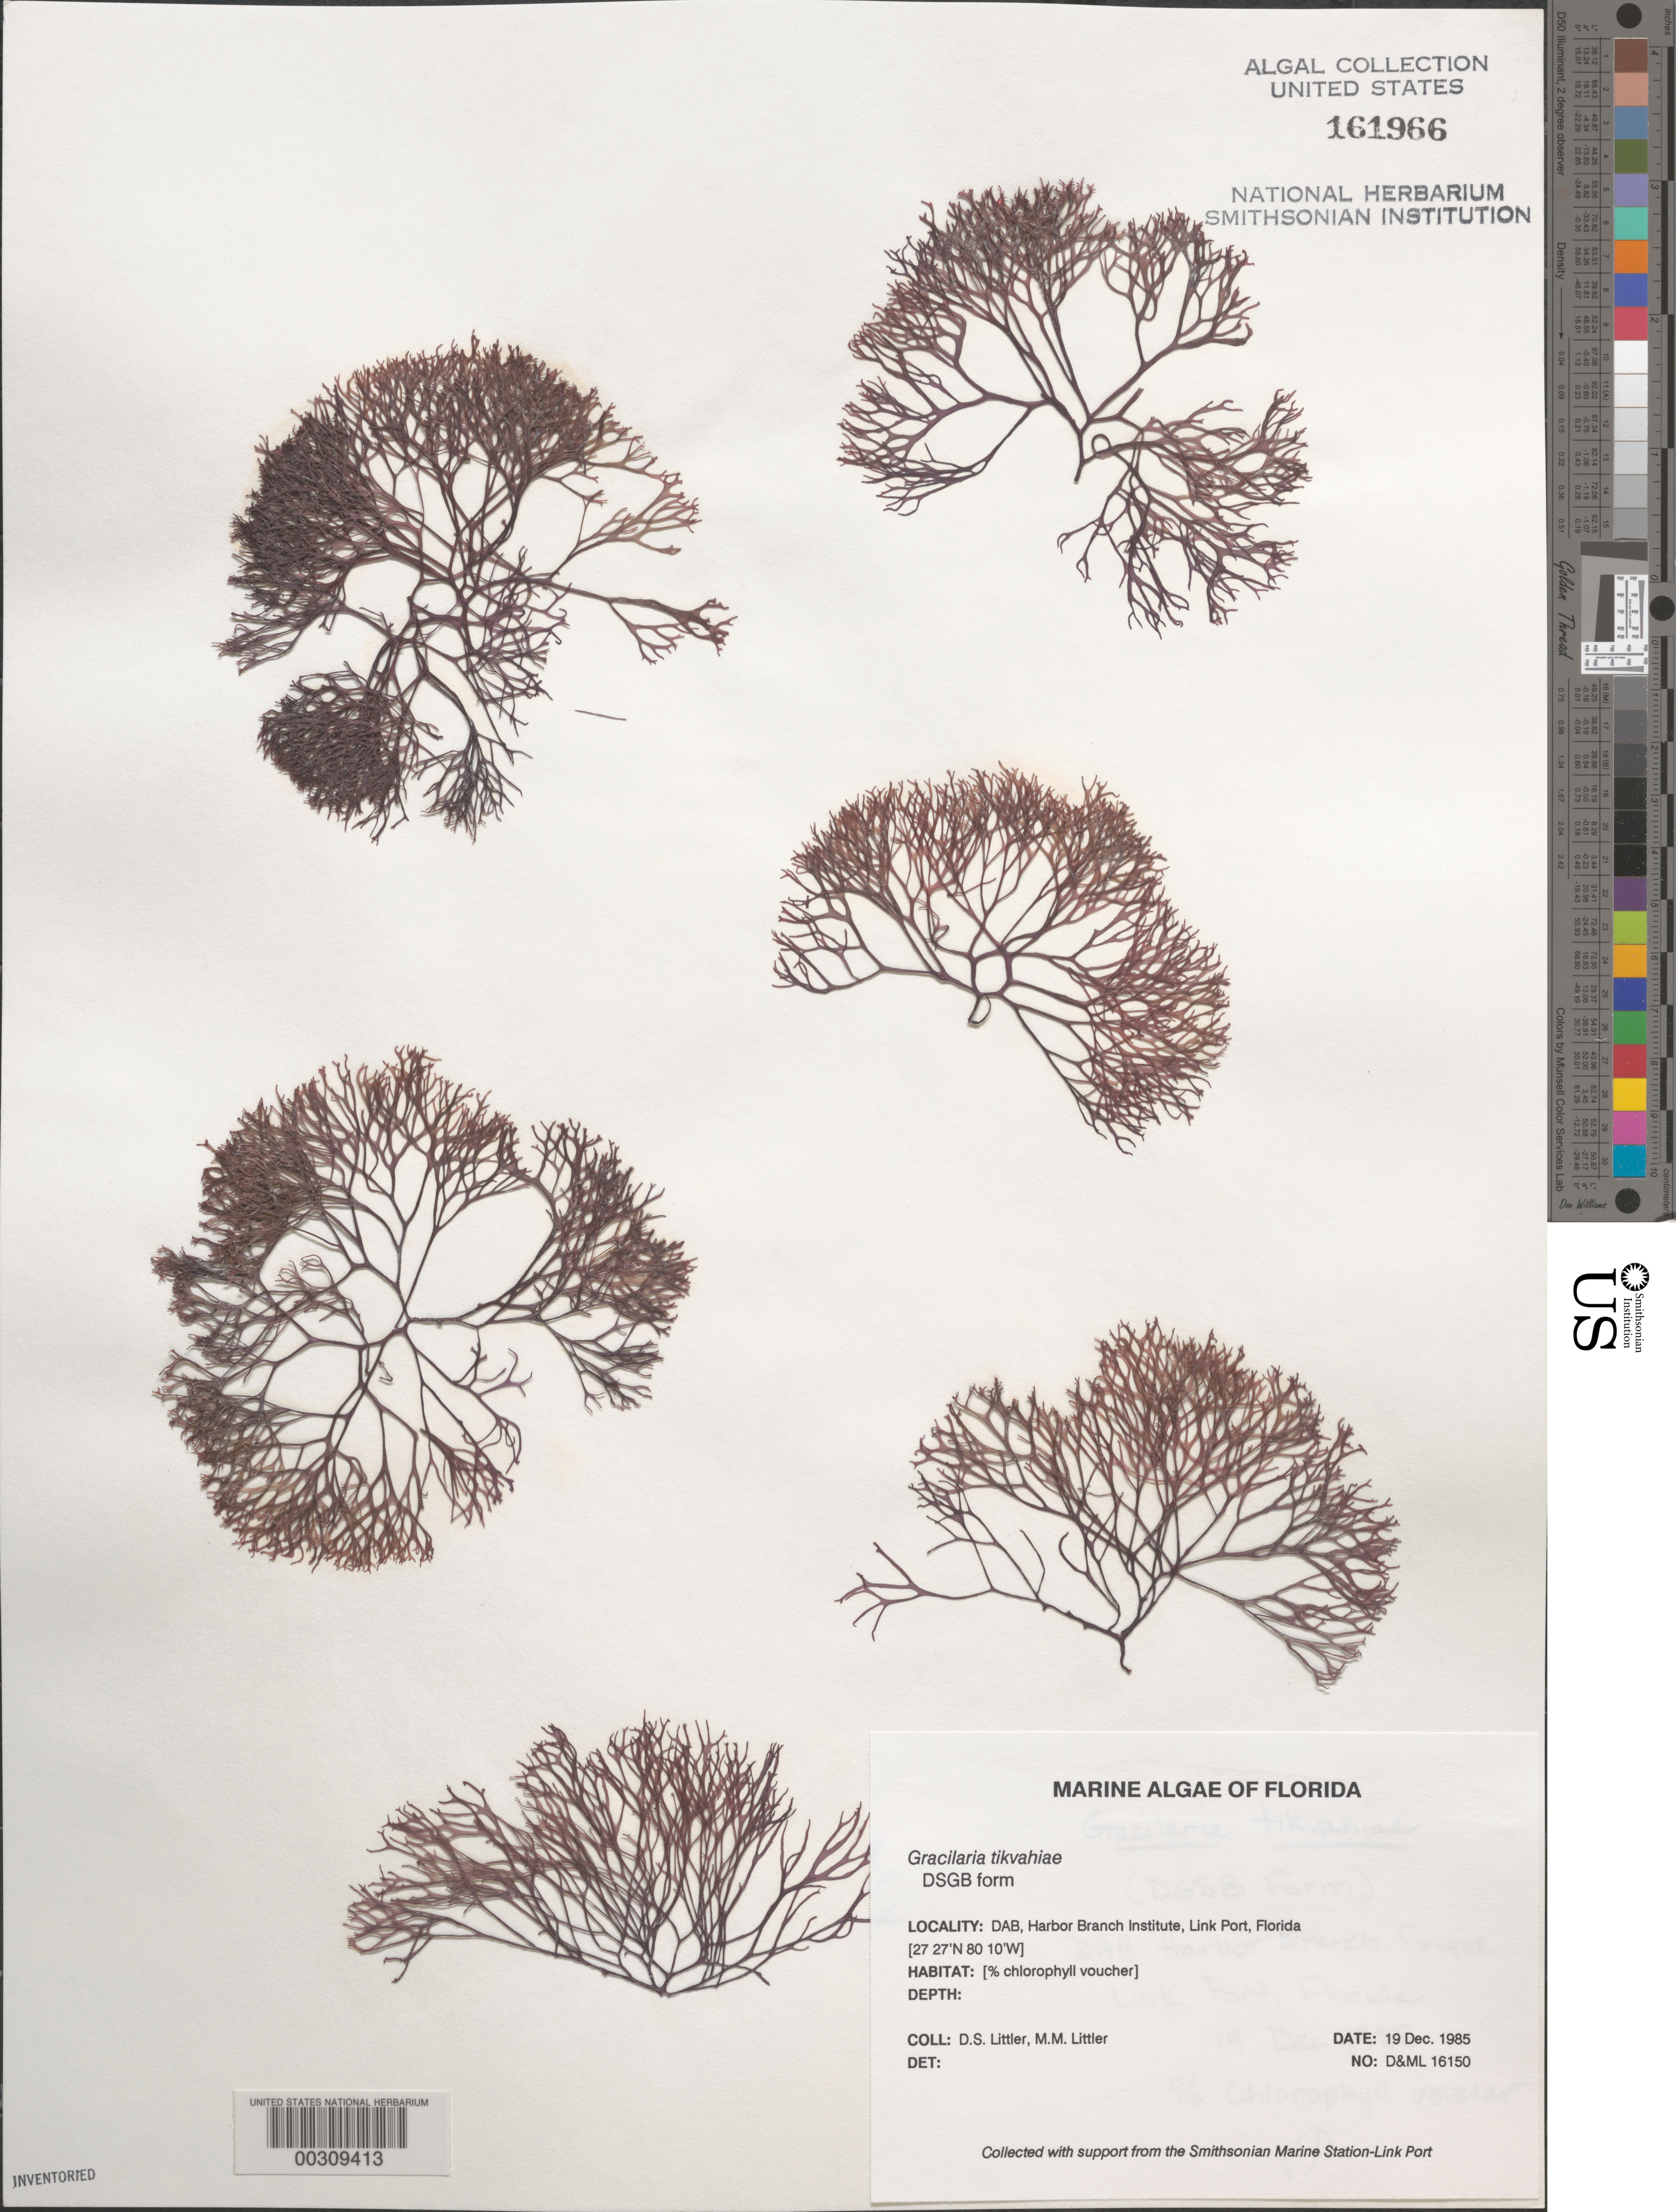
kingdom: Plantae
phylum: Rhodophyta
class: Florideophyceae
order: Gracilariales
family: Gracilariaceae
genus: Gracilaria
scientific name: Gracilaria tikvahiae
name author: McLachlan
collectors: D. S. Littler & M. M. Littler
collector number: D&ML 16150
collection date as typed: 19 Dec 1985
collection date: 1985-12-19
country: United States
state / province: Florida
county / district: Saint Lucie County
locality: Harbor Branch Oceanographic Institutue, Link Port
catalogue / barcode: US 161966